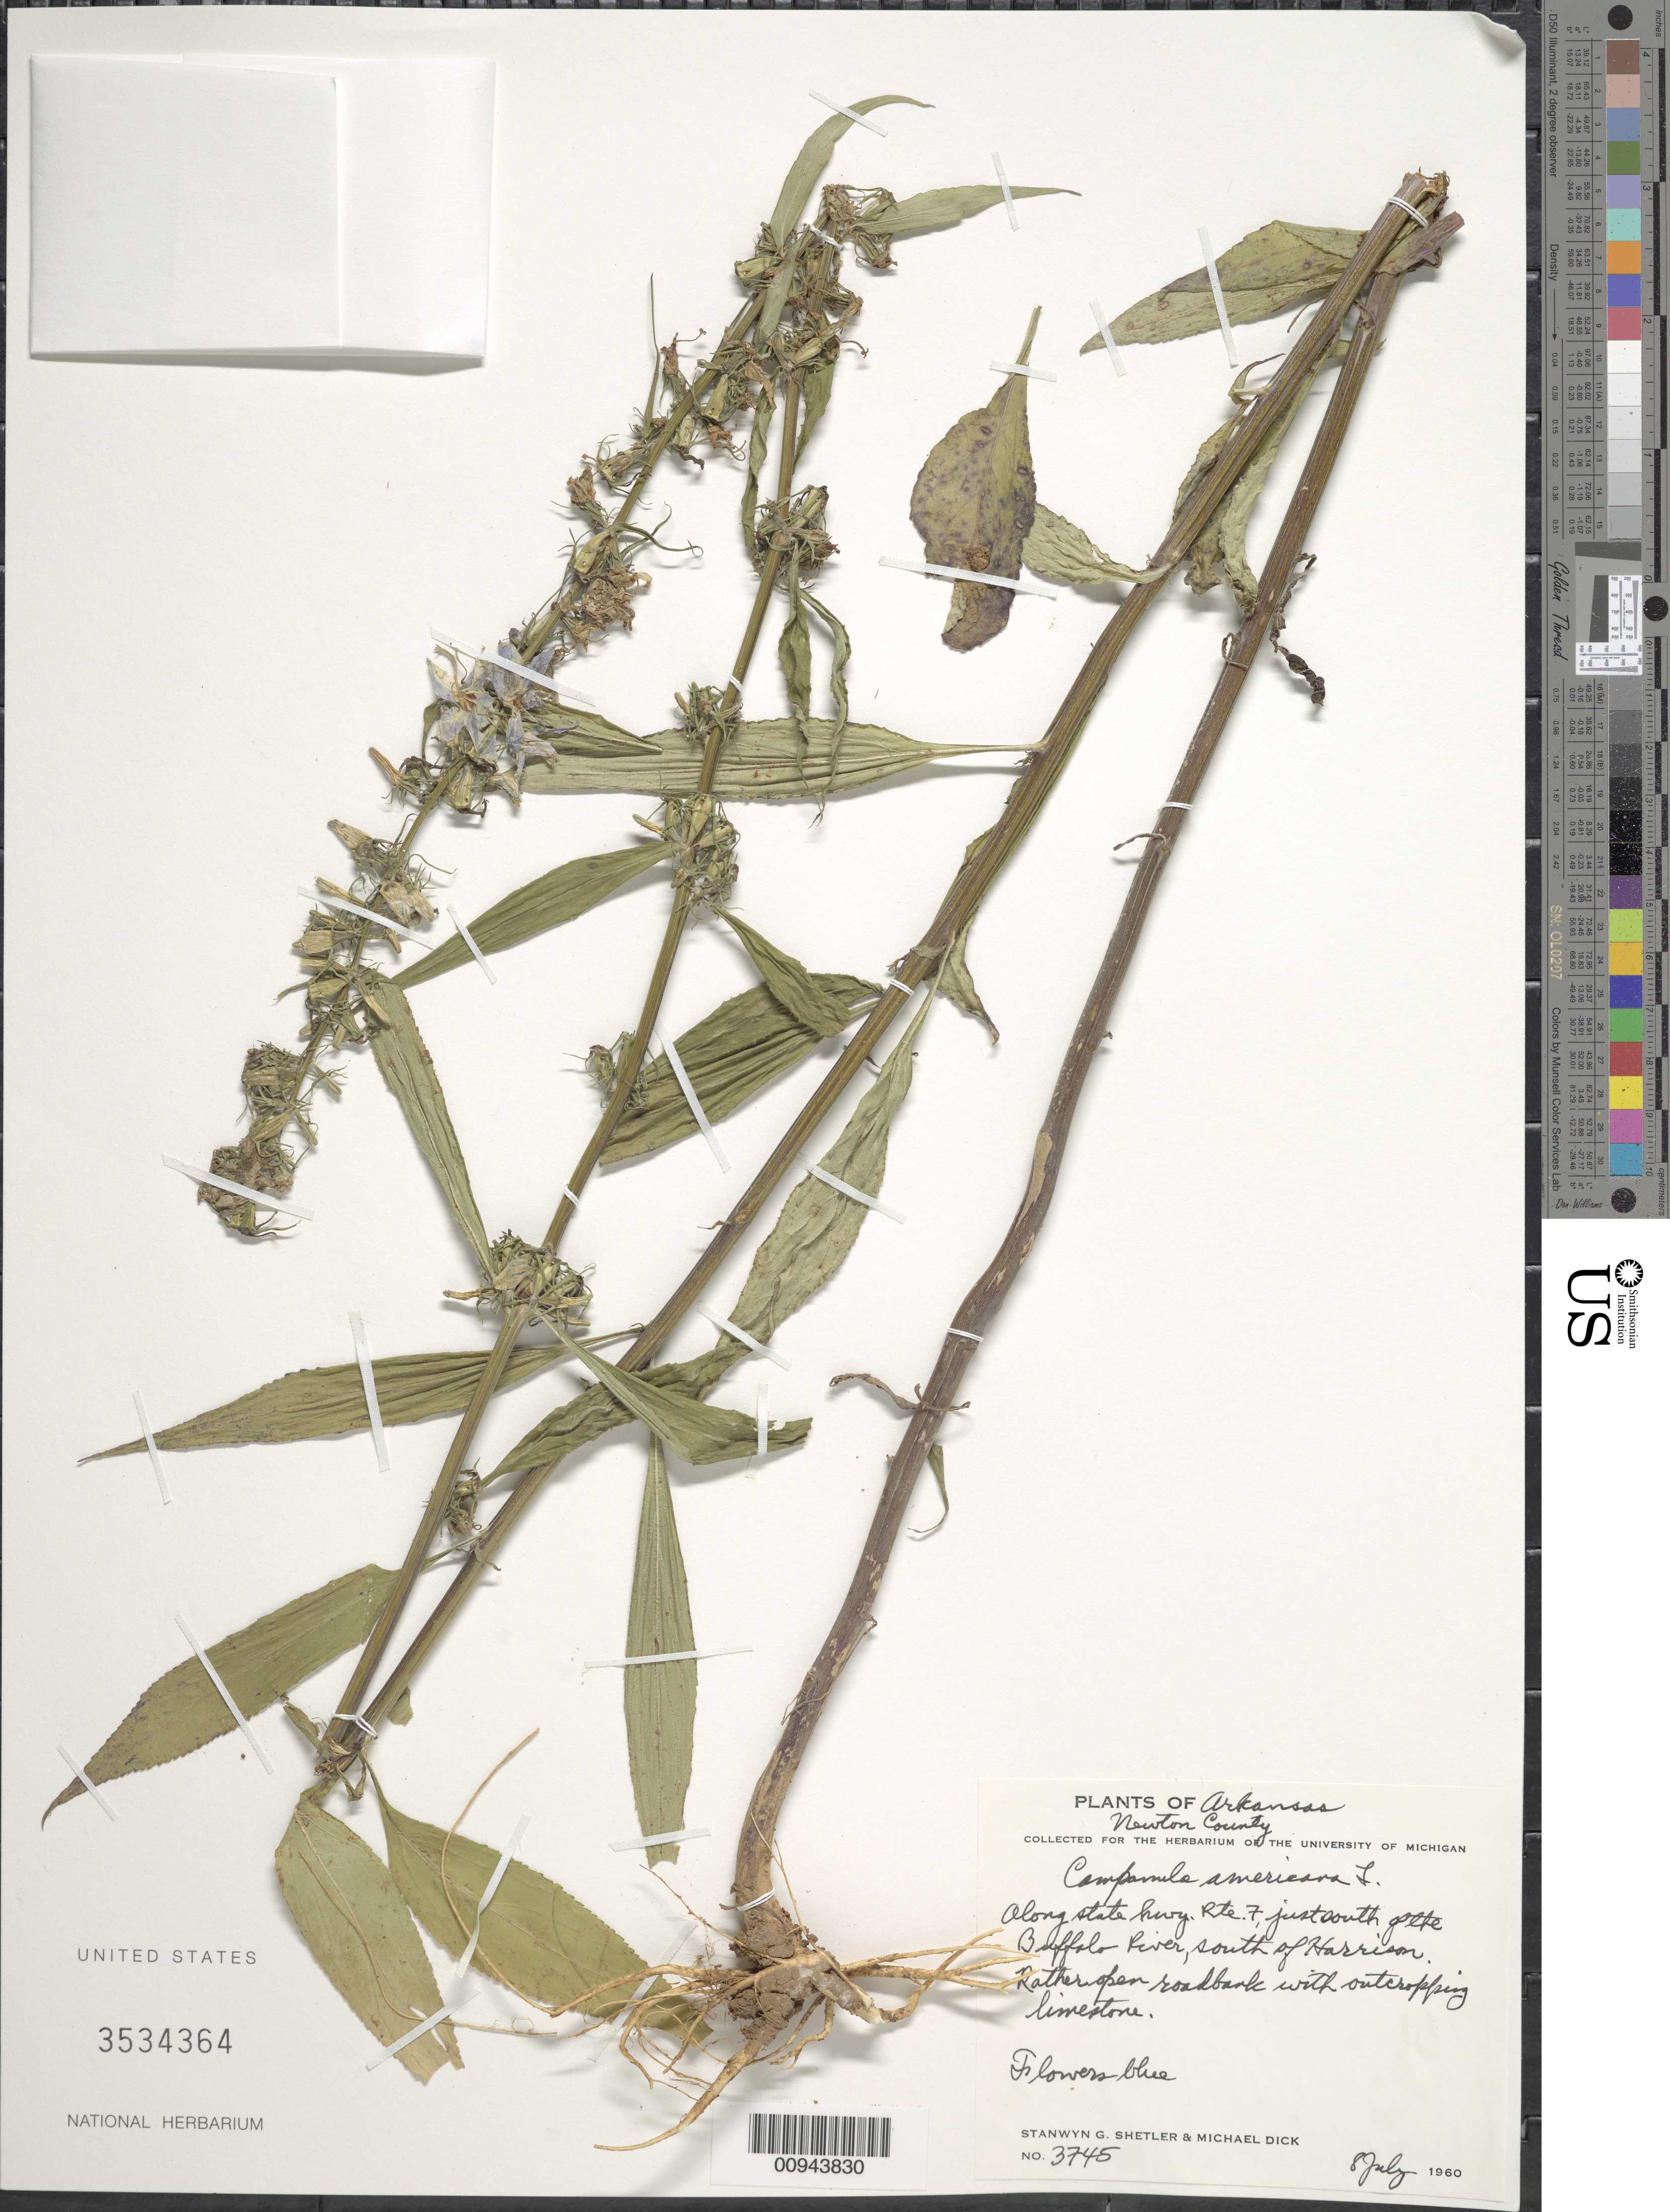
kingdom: Plantae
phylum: Tracheophyta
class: Magnoliopsida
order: Asterales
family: Campanulaceae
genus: Campanula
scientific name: Campanula americana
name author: L.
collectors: S. Shetler & M. Dick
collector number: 3746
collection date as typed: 8 July 1960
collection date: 1960-07-08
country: United States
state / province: Arkansas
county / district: Newton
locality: Along State Hwy. Route 7, just south of Buffalo River, south of Harrison.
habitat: rather open roadbank with outcropping limestone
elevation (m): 2200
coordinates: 33 27' N, 105 43' W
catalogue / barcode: US 3534364